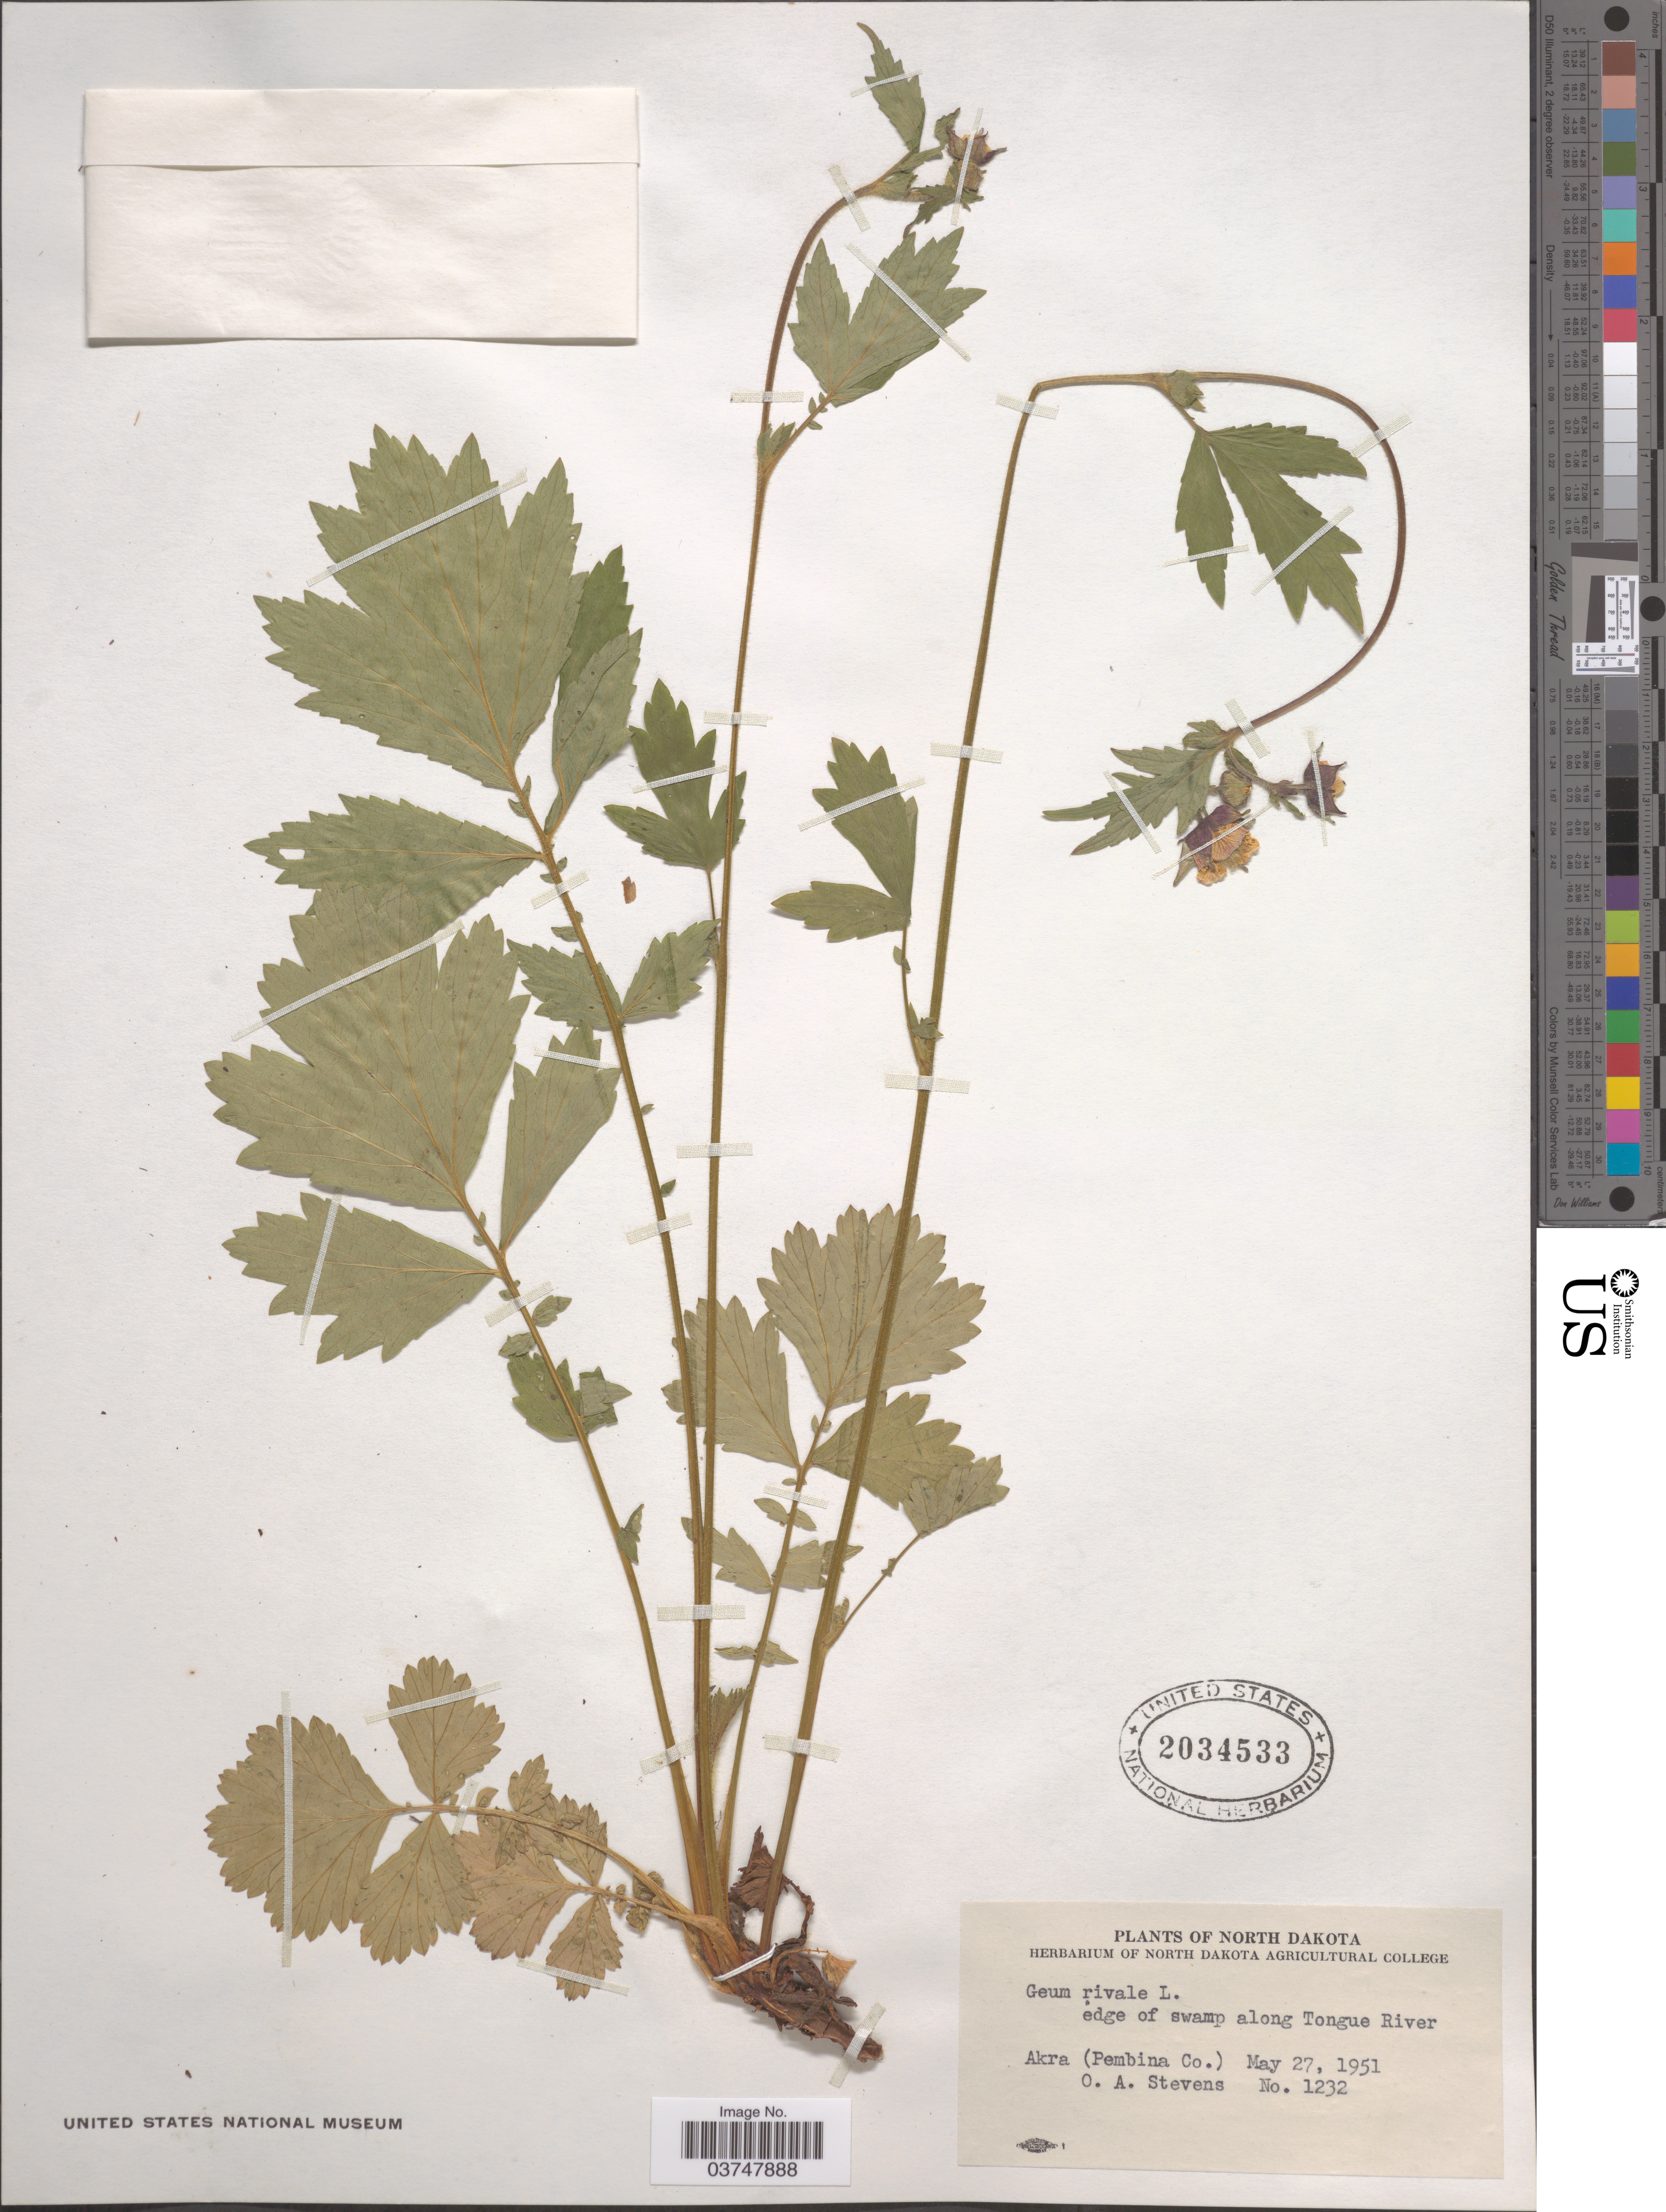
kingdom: Plantae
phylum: Tracheophyta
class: Magnoliopsida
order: Rosales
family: Rosaceae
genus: Geum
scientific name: Geum rivale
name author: L.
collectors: O. A. Stevens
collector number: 1232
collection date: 1951-05-27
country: United States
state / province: North Dakota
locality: Edge of swamp along Tongue River. Akra (Pembina Co.).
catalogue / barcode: US 2034533